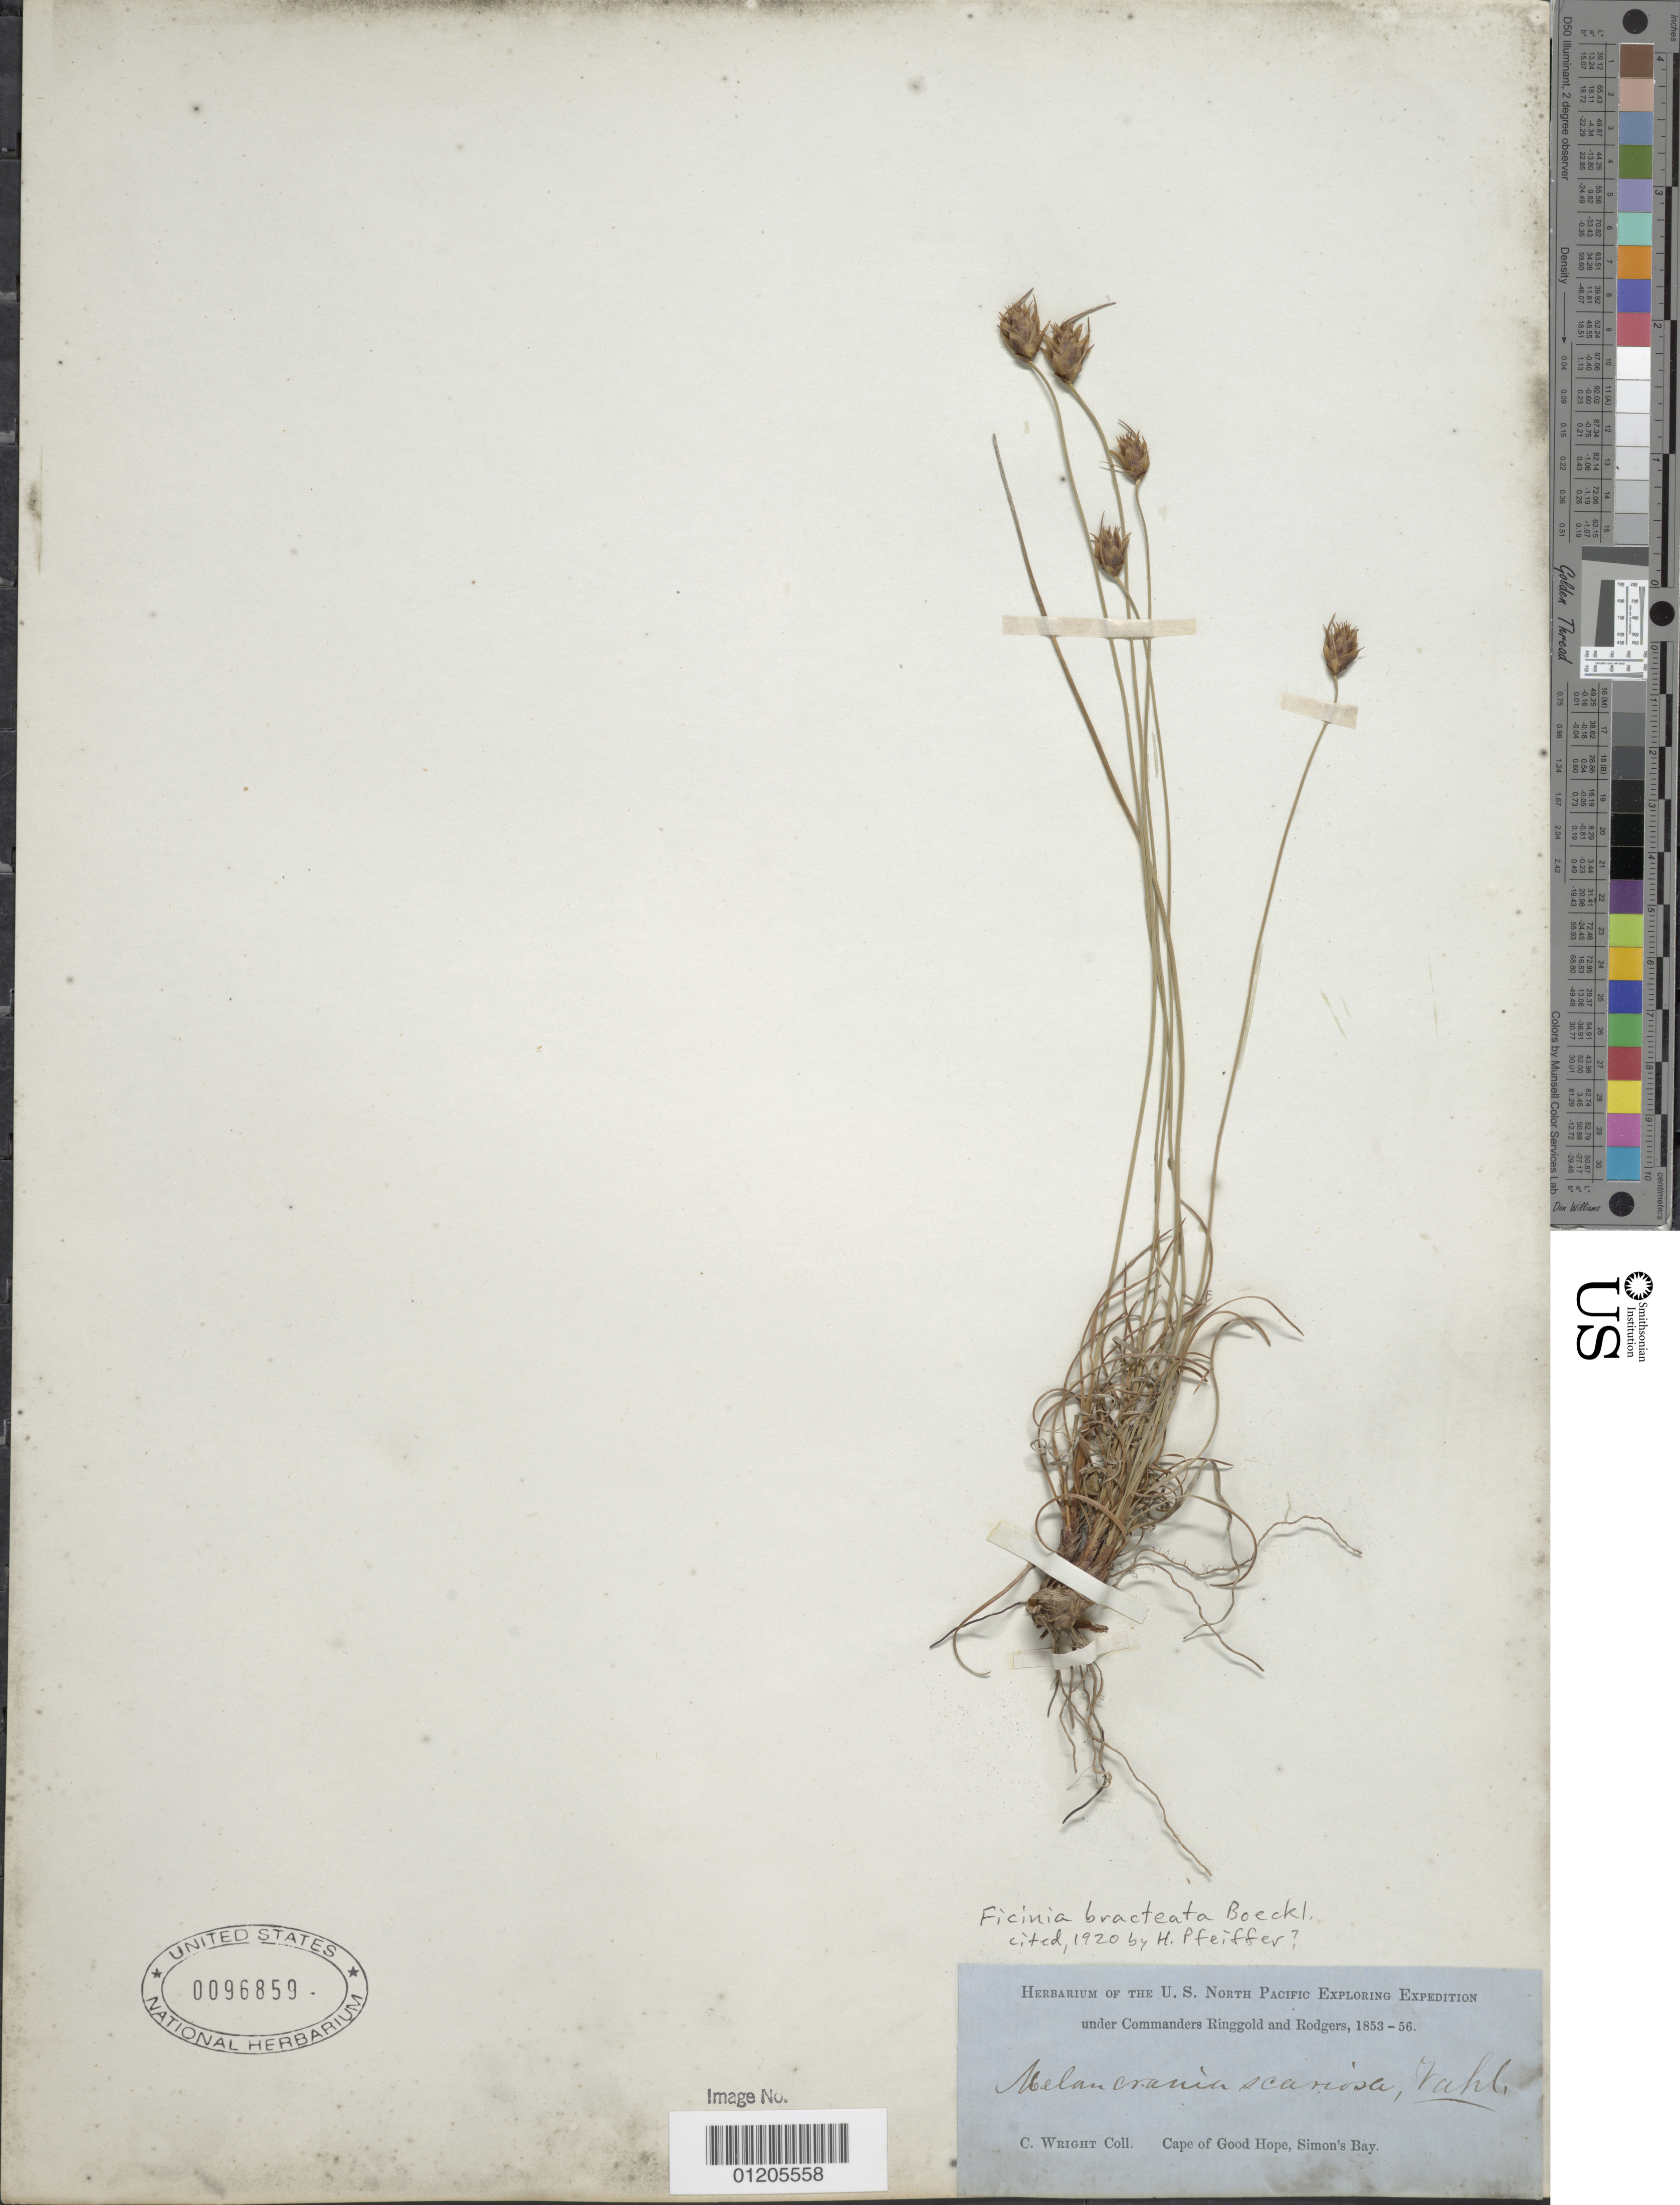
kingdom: Plantae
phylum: Tracheophyta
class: Liliopsida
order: Poales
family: Cyperaceae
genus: Ficinia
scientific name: Ficinia nigrescens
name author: (Schrad.) J. Raynal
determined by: Strong, Mark T., (BOT), Smithsonian Institution - National Museum of Natural History (UNITED STATES)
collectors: C. Wright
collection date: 1853/1856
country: South Africa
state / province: Western Cape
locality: Cape of Good Hope, Simon's Bay.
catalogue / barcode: US 96859